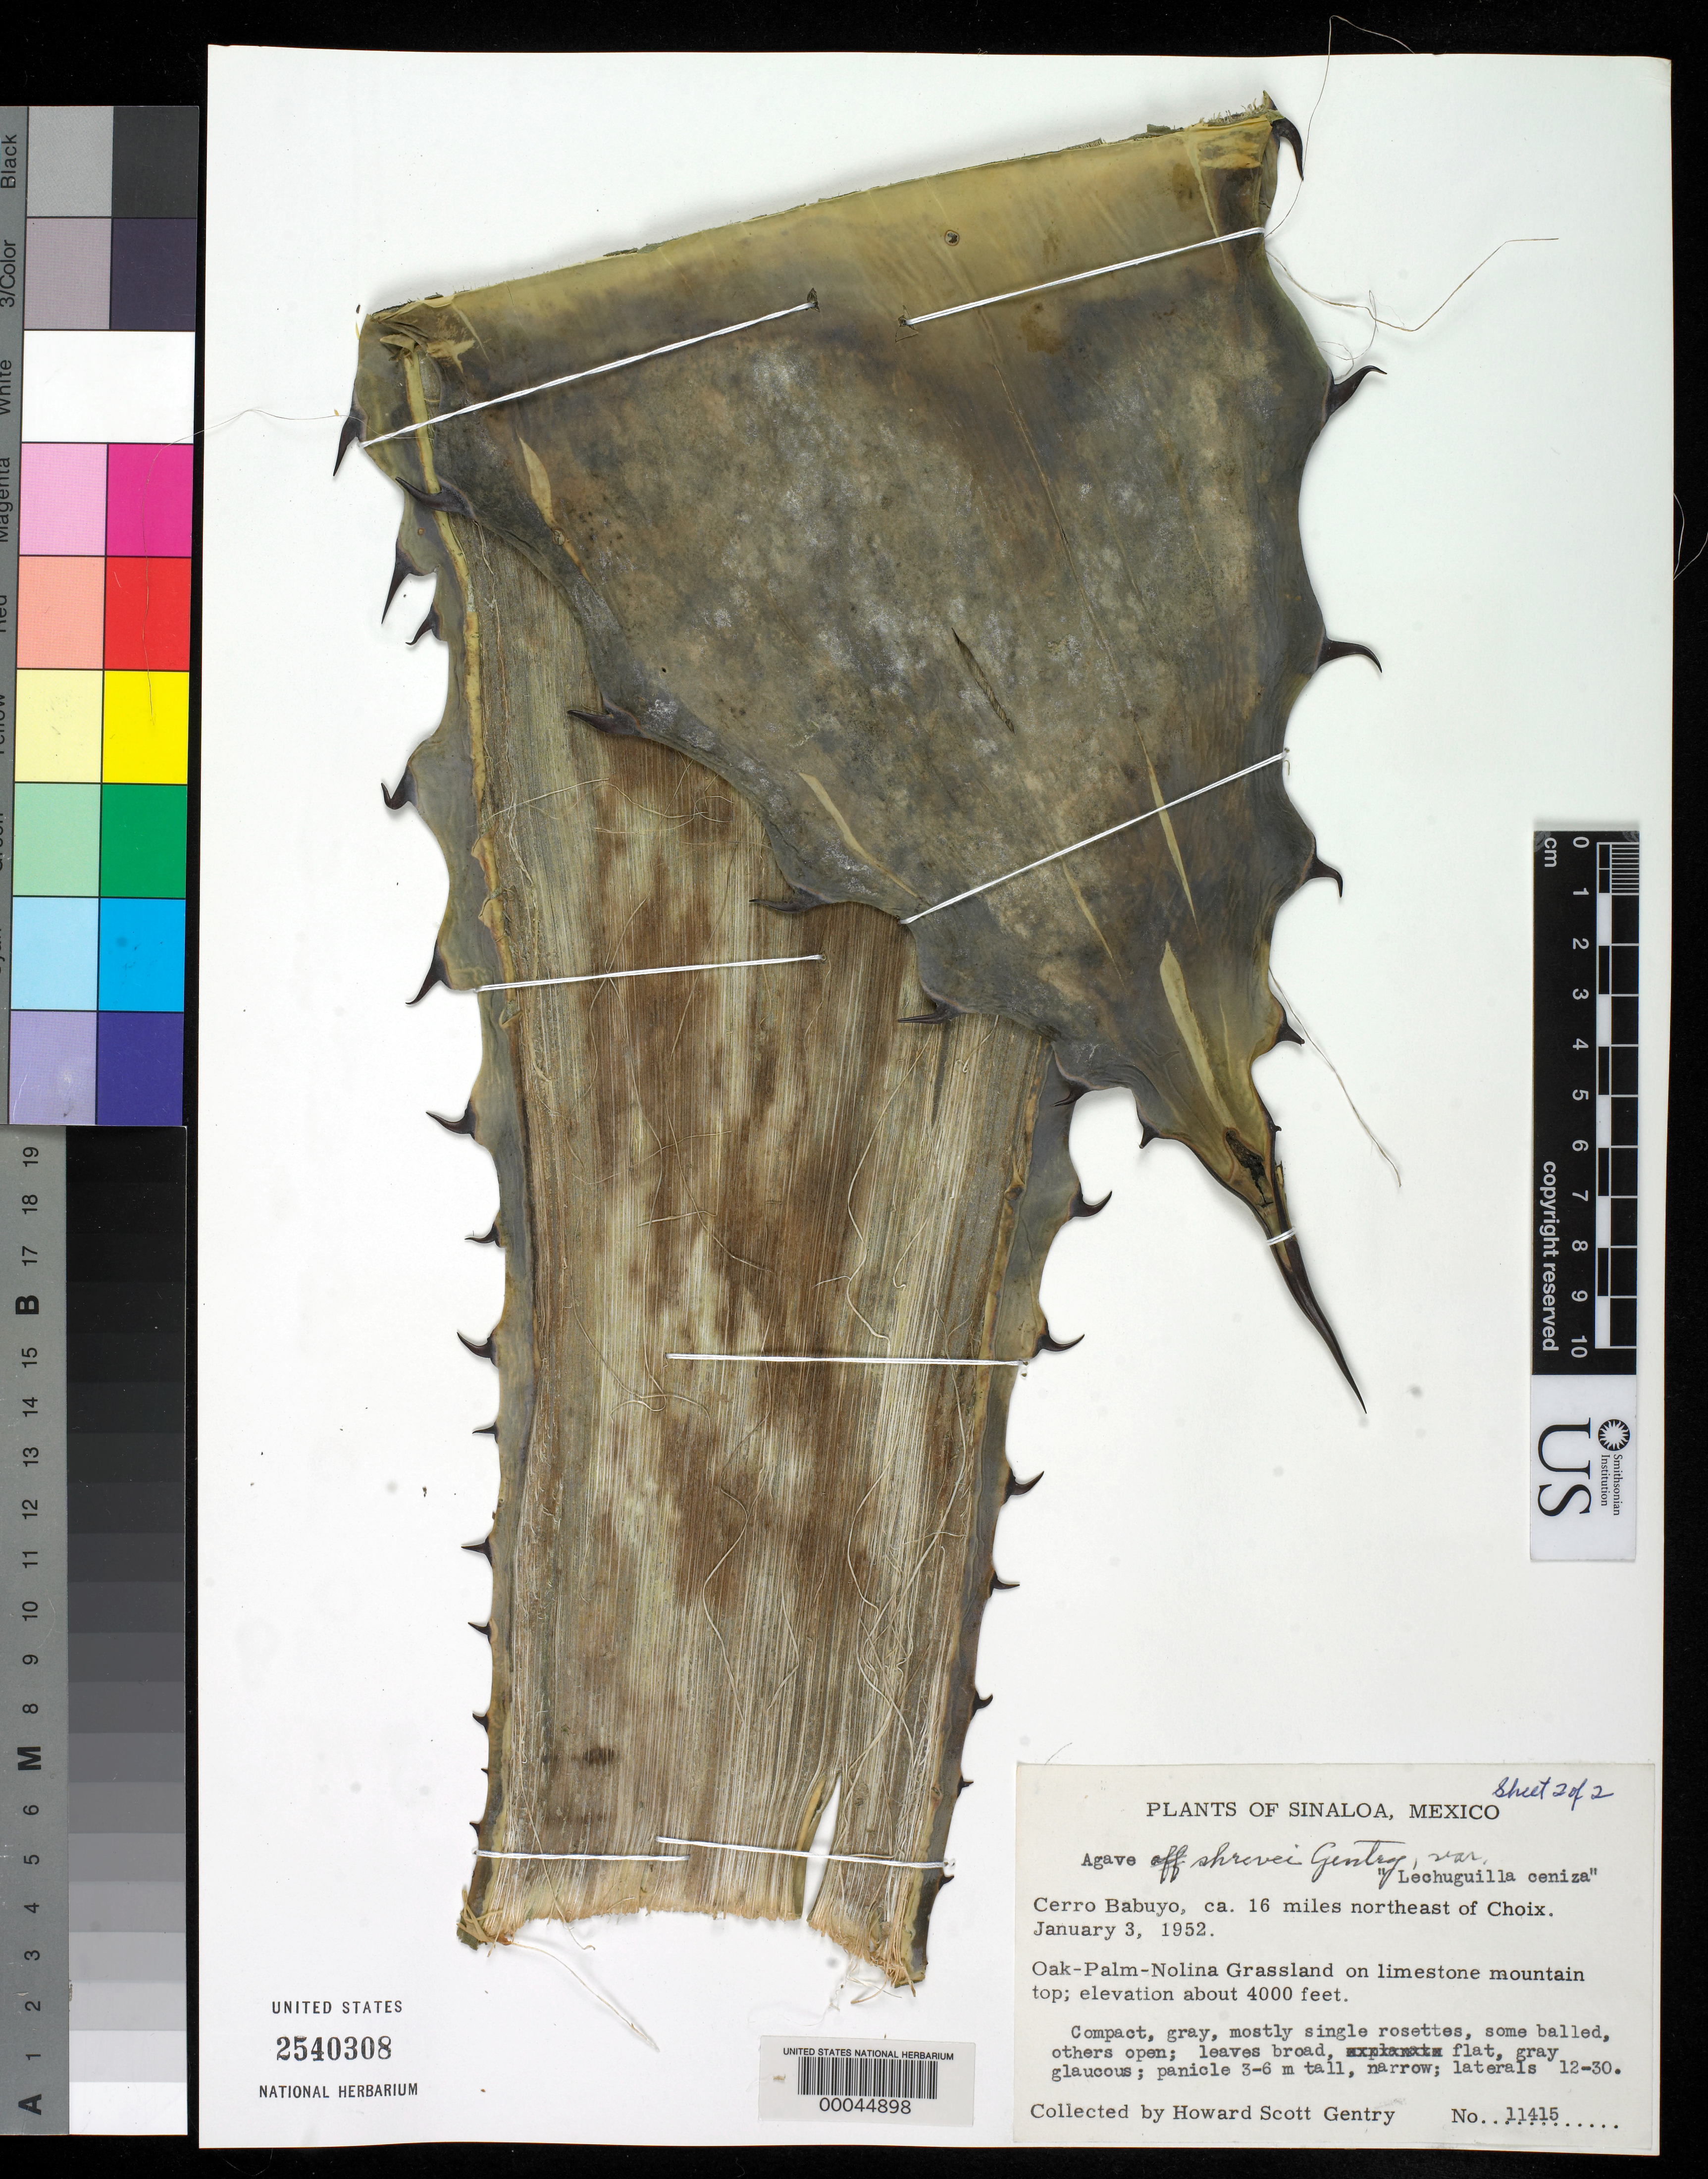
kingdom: Plantae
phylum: Tracheophyta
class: Liliopsida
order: Asparagales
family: Asparagaceae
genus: Agave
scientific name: Agave shrevei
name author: Gentry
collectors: H. S. Gentry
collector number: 11415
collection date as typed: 03 Jan 1952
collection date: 1952-01-03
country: Mexico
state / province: Sinaloa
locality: Cerro babuyo, ca 16 mi NE of choix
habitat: Grassland on limestone mountain top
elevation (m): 1219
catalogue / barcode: US 2540308